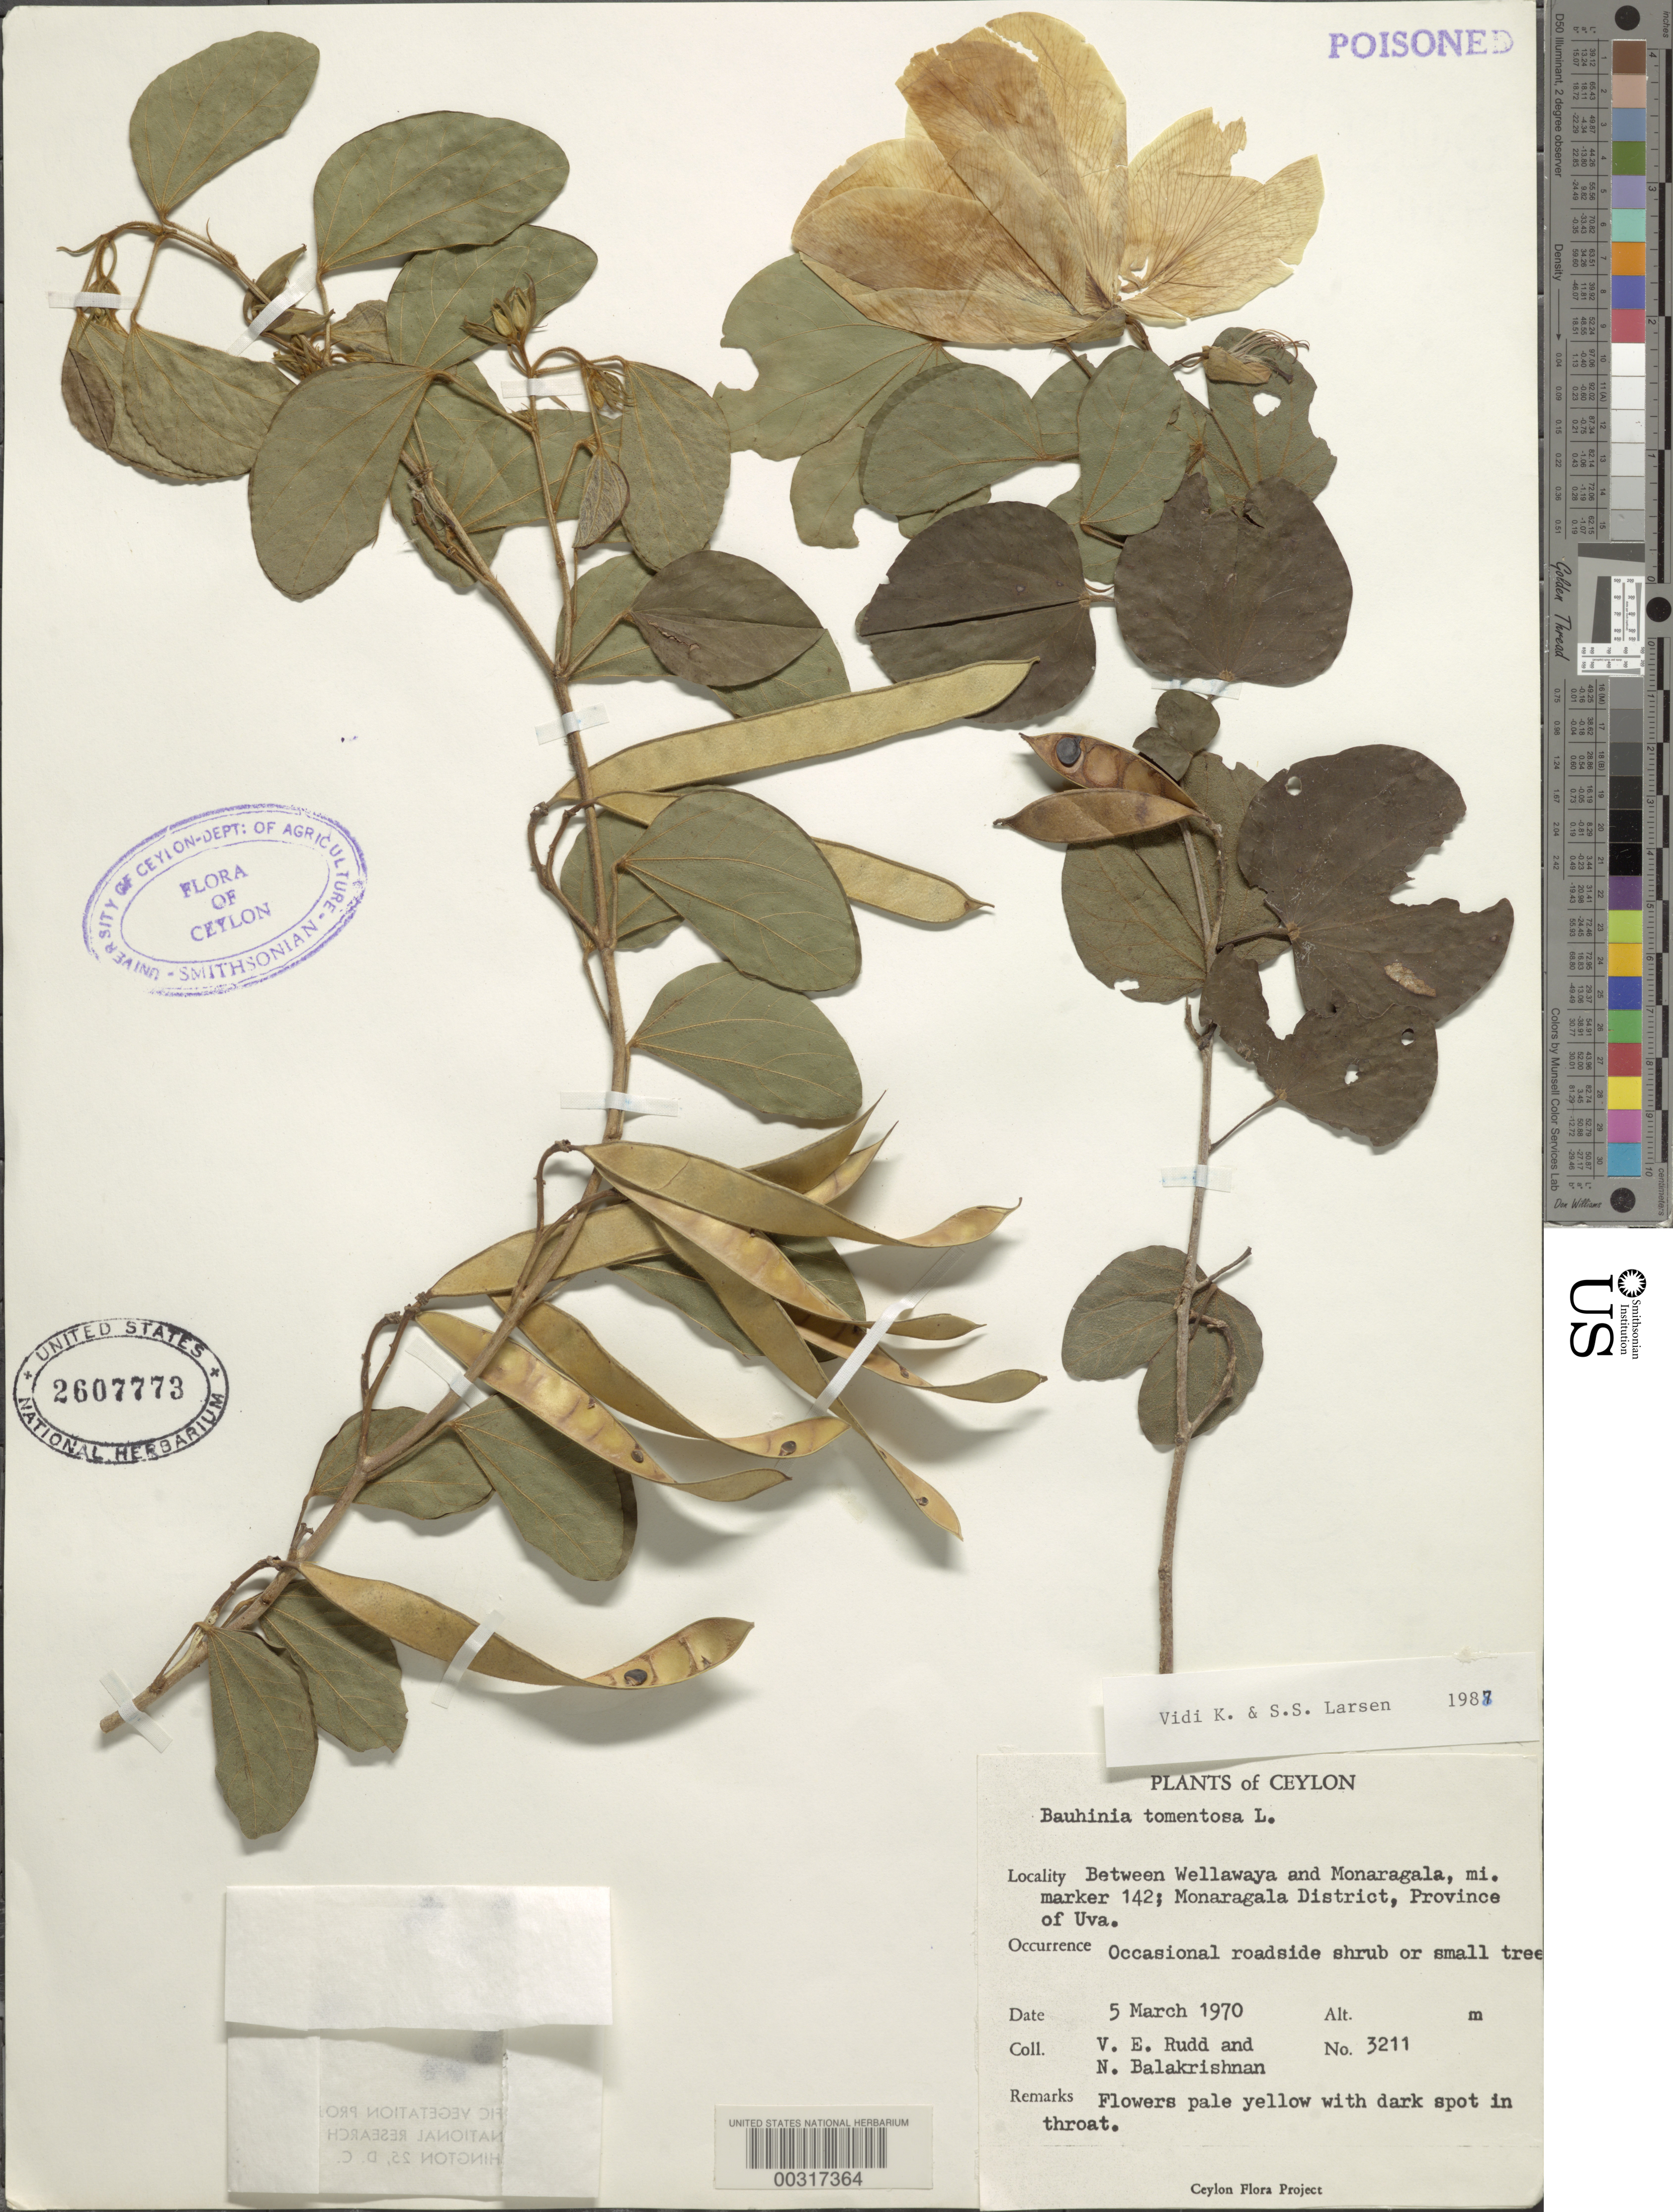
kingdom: Plantae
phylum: Tracheophyta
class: Magnoliopsida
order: Fabales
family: Fabaceae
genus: Bauhinia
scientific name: Bauhinia tomentosa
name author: L.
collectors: V. E. Rudd & N. Balakrishnan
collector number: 3211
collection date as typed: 05 Mar 1970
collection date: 1970-03-05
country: Sri Lanka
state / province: Uva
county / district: Monaragala Dist.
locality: Between wellawaya and monaragala, mi marker 142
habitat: Roadside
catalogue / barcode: US 2607773